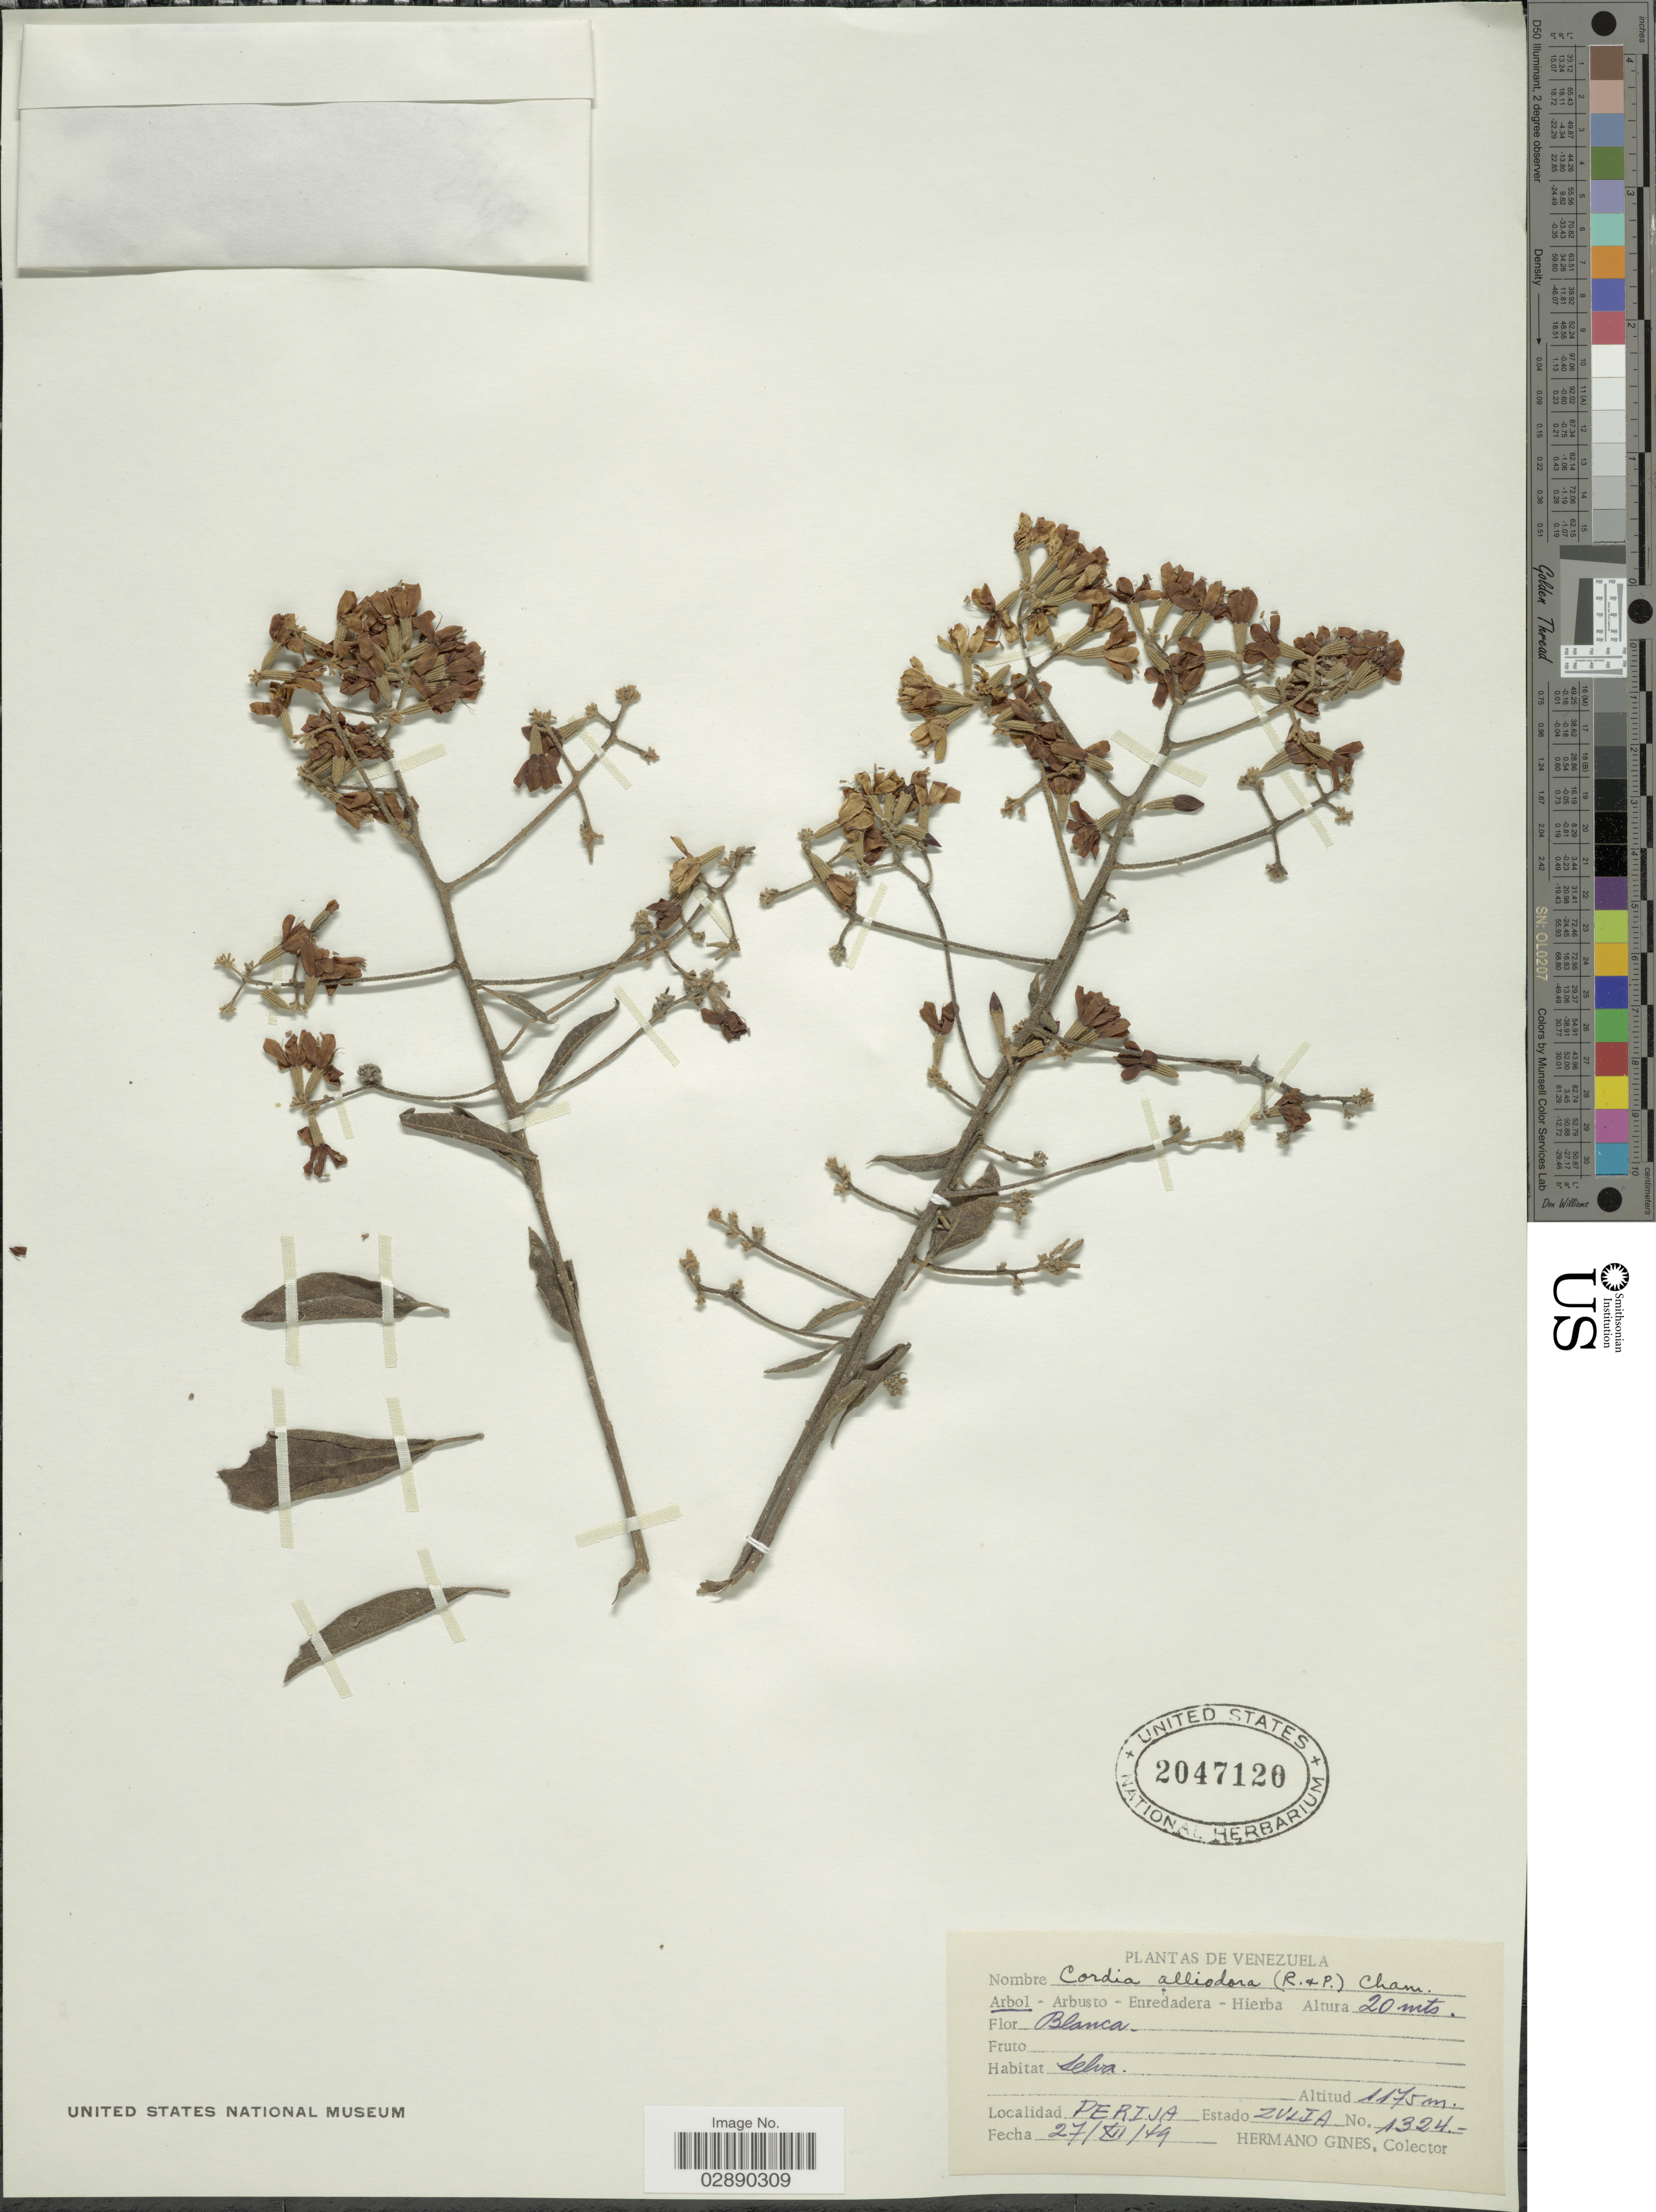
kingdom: Plantae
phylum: Tracheophyta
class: Magnoliopsida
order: Boraginales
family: Cordiaceae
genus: Cordia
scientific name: Cordia alliodora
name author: (Ruiz & Pav.) Oken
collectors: Bro. Gines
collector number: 1324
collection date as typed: Transcribed d/m/y: 27/12/49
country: Venezuela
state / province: Zulia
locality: Perija, Estado Zulia.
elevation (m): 1175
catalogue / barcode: US 2047120